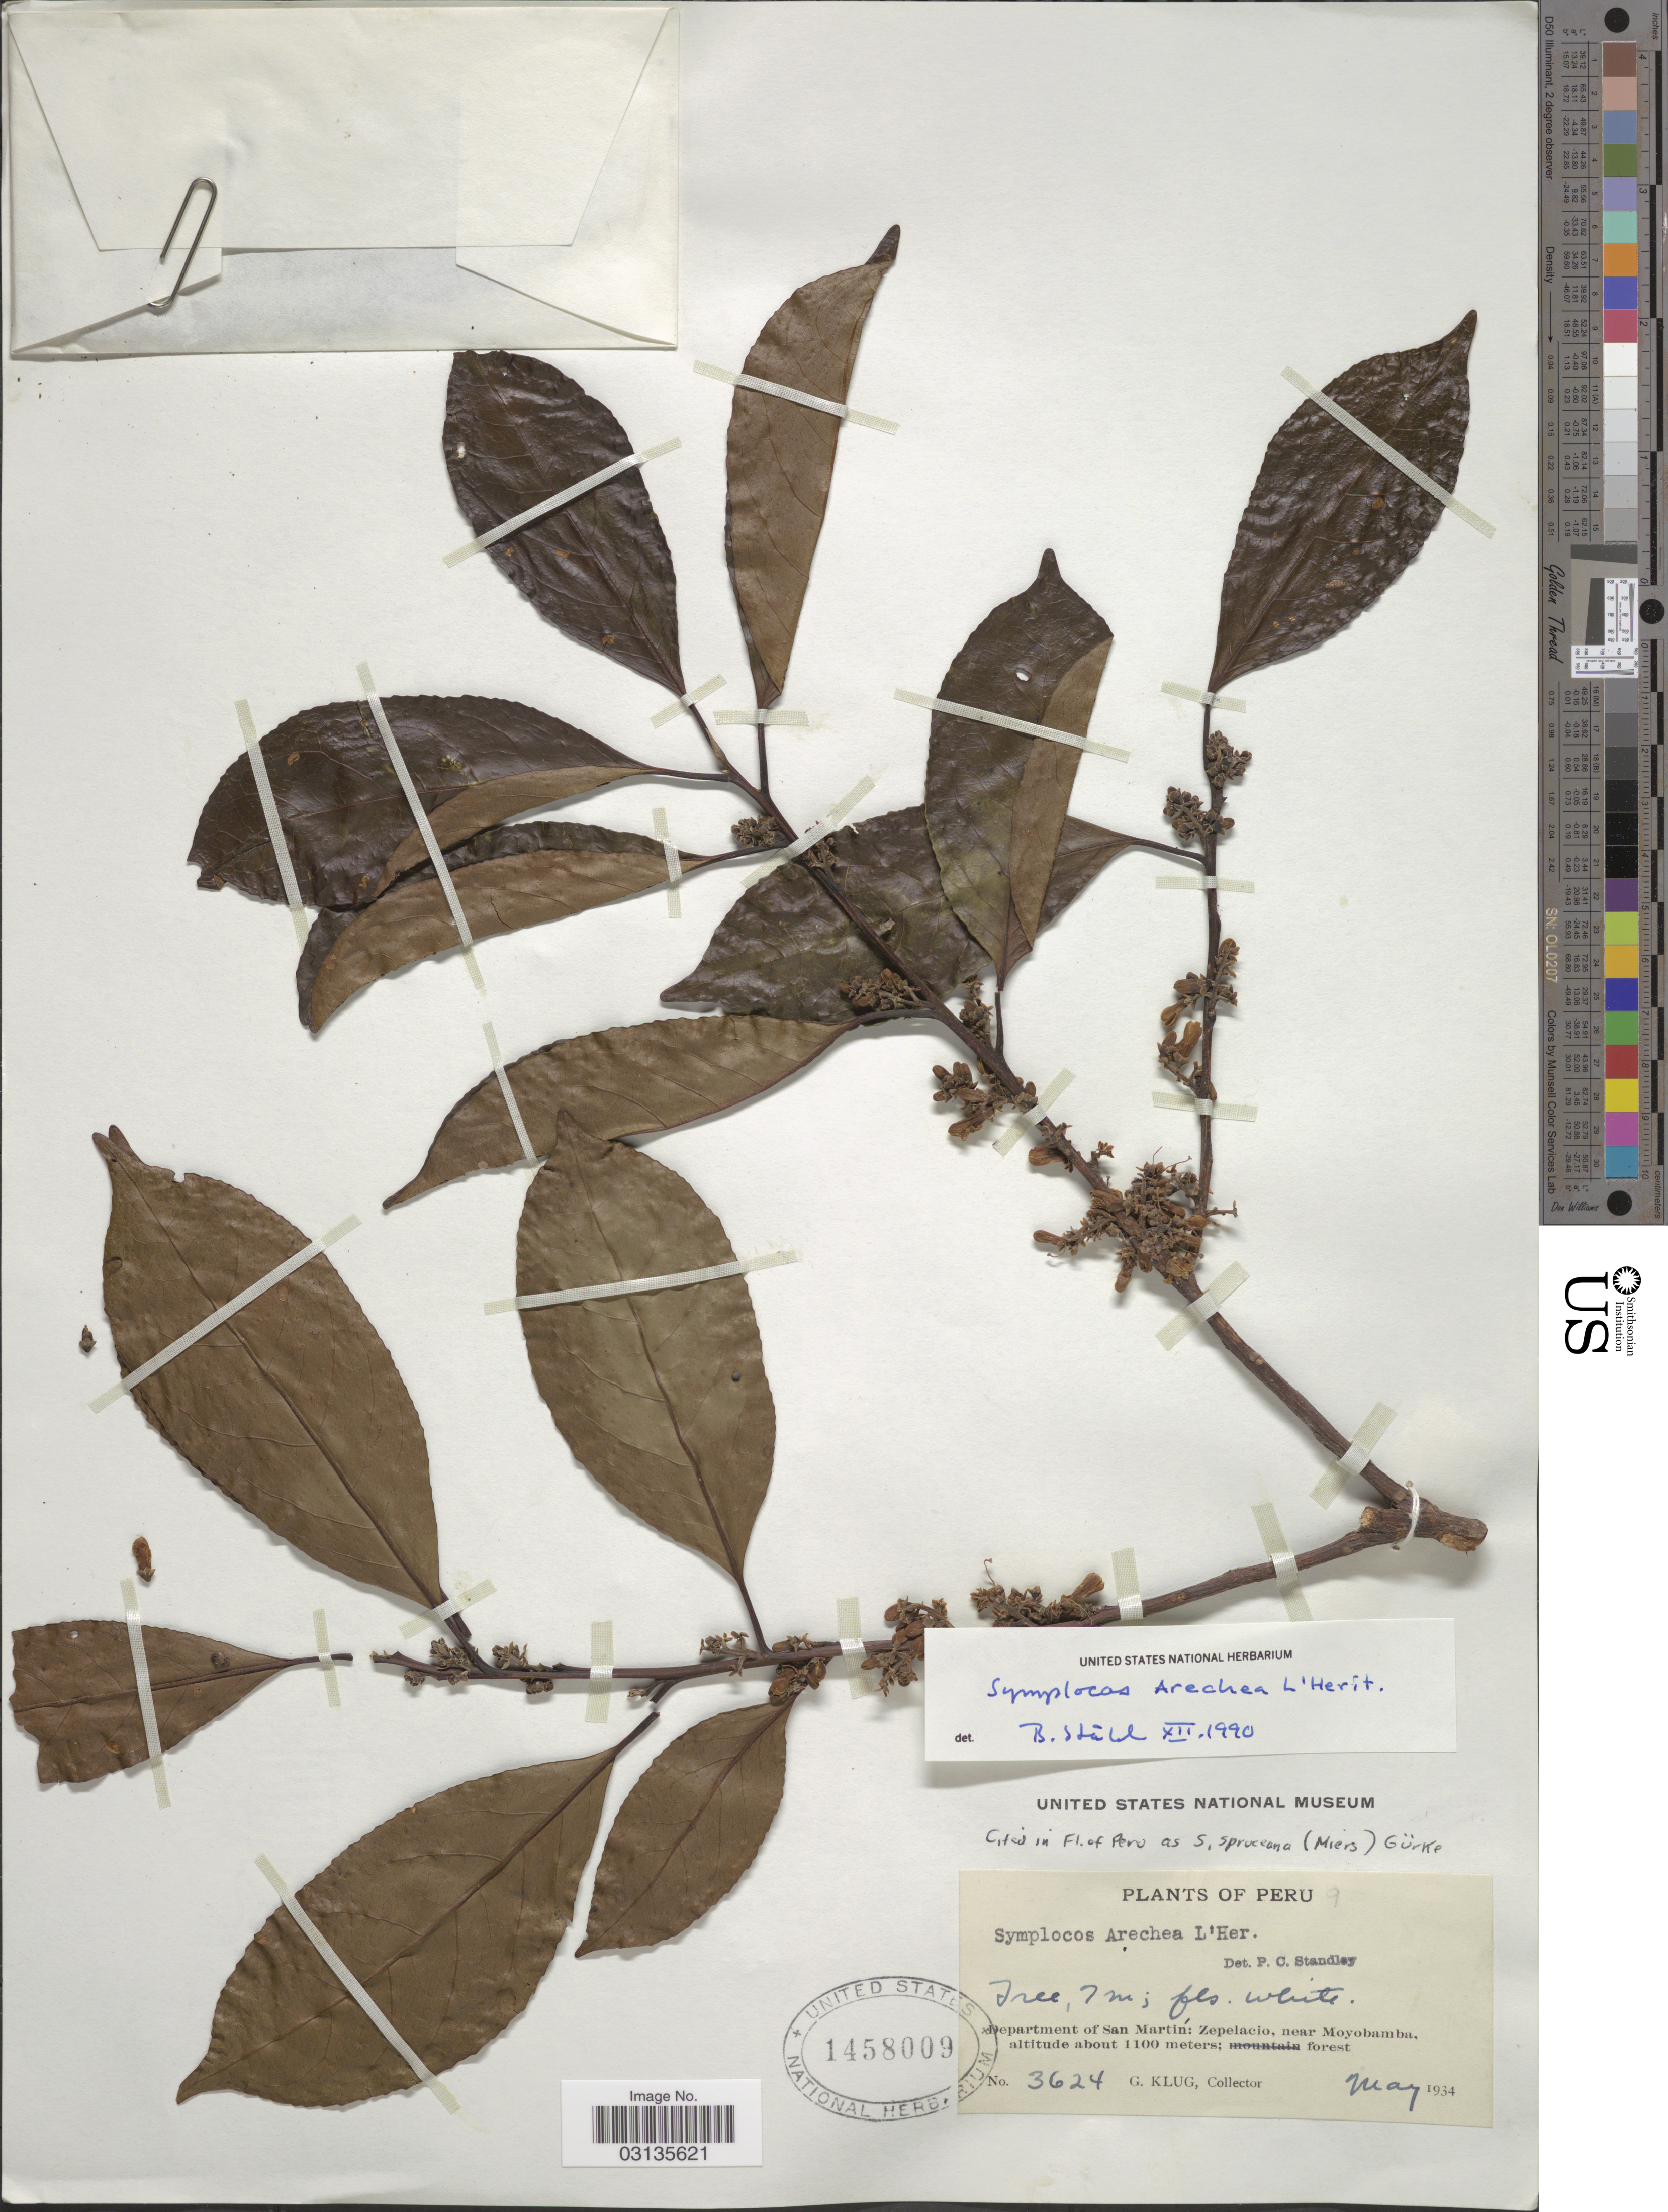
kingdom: Plantae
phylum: Tracheophyta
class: Magnoliopsida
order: Ericales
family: Symplocaceae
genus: Symplocos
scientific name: Symplocos arechea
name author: L'Hér.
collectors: G. Klug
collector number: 3624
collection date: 1934-05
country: Peru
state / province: San Martín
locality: Department of San Martín: Zepelacio, near Moyobamba.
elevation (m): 1100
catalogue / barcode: US 1458009